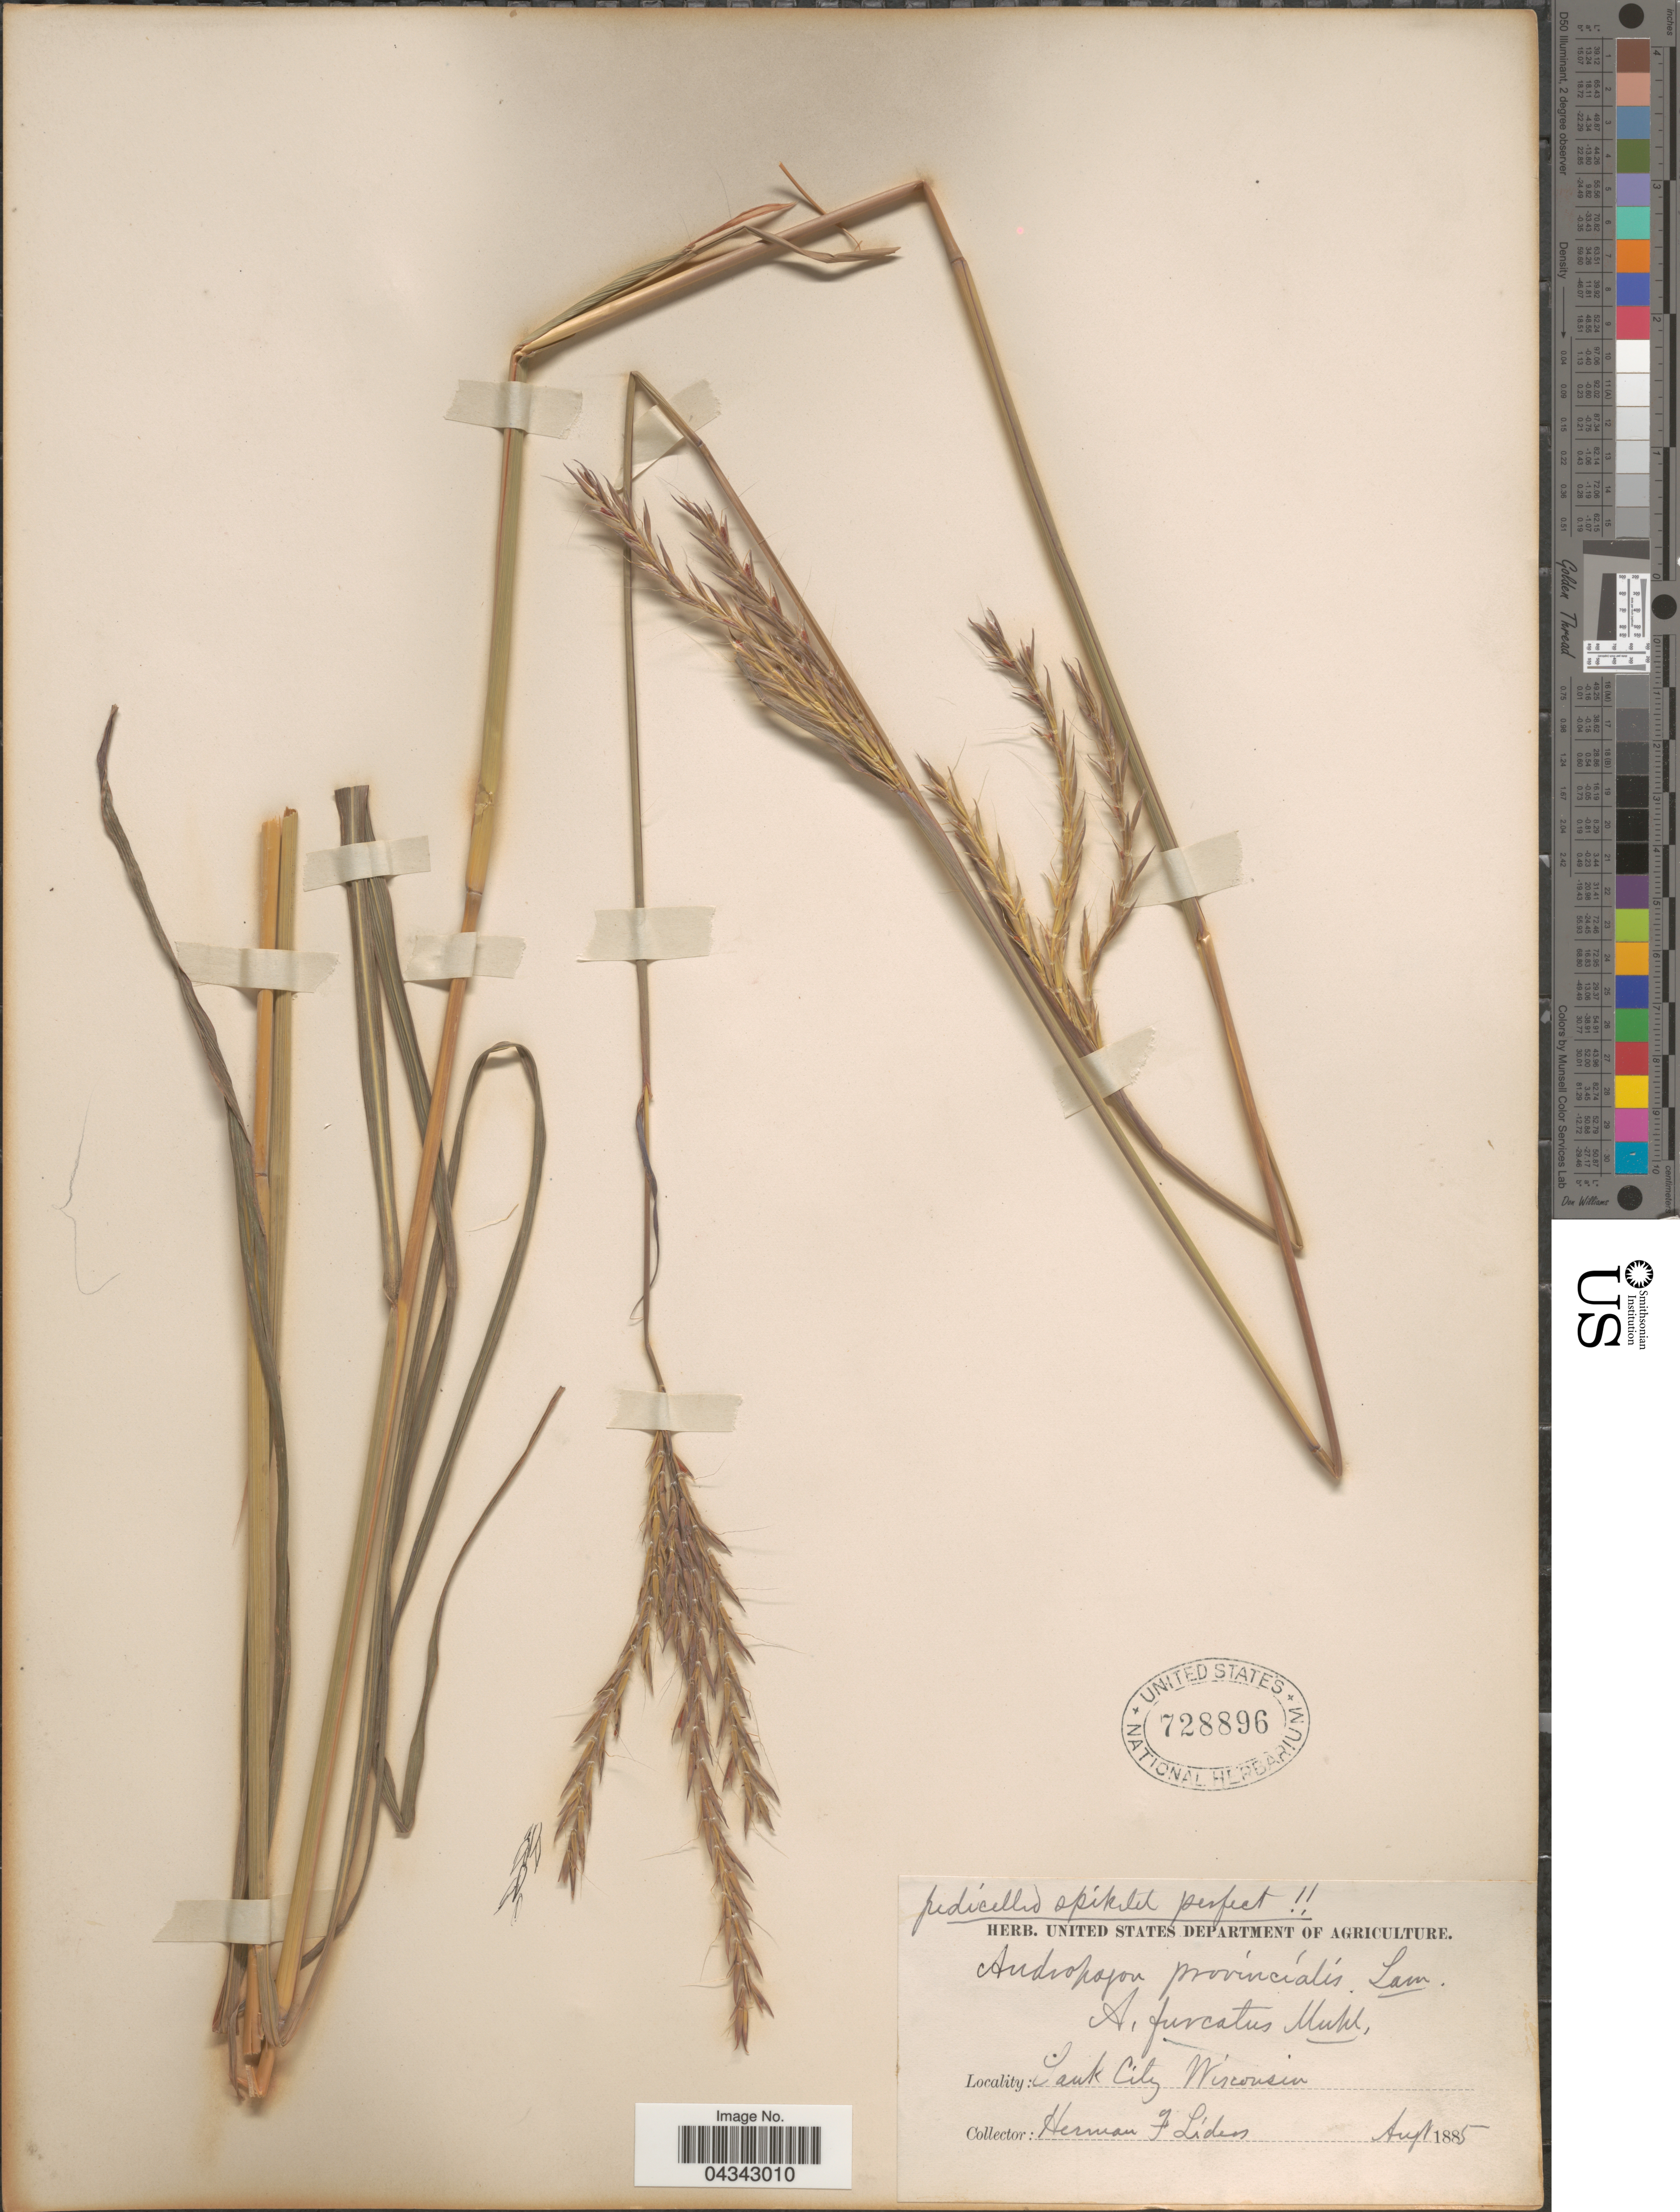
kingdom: Plantae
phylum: Tracheophyta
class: Liliopsida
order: Poales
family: Poaceae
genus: Andropogon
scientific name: Andropogon gerardii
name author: Vitman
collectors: H. Liden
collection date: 1885-08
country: United States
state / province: Wisconsin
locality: Sauk City.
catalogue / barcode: US 728896